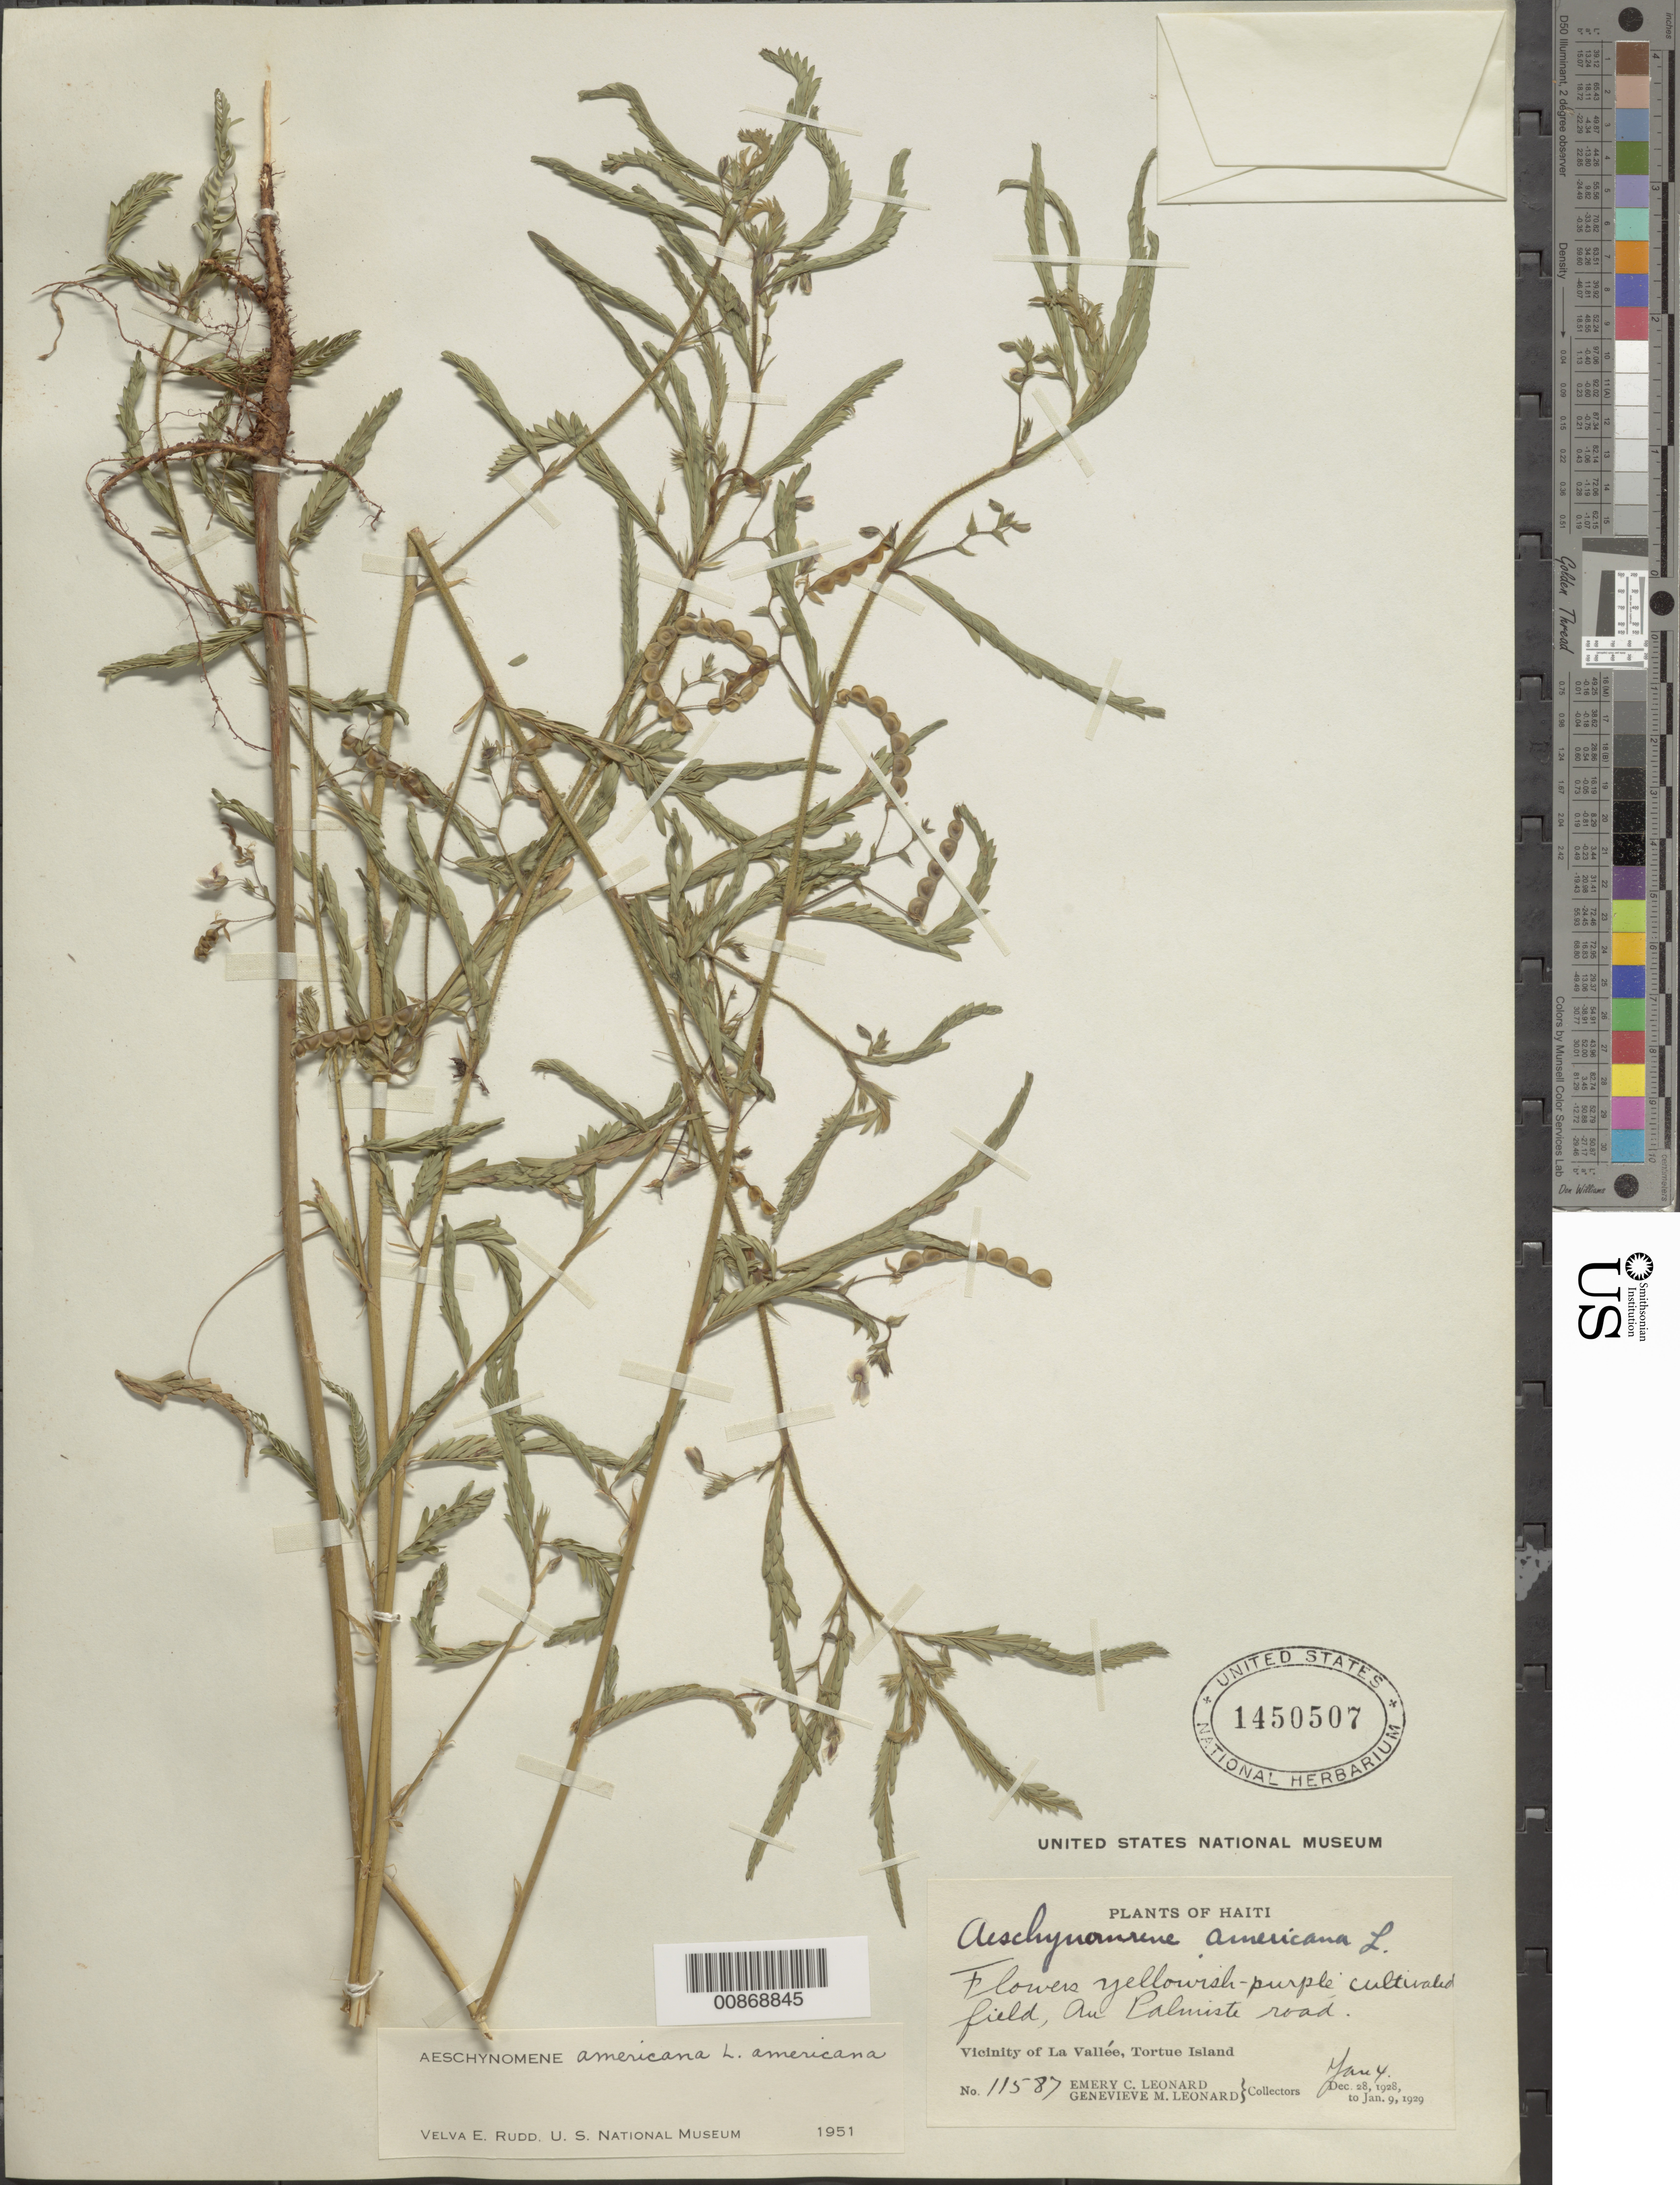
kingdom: Plantae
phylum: Tracheophyta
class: Magnoliopsida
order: Fabales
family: Fabaceae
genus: Aeschynomene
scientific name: Aeschynomene americana var. americana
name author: L.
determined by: Rudd, V. E.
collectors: E. C. Leonard & G. M. Leonard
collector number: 11587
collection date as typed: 04 Jan 1929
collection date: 1929-01-04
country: Haiti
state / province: Nord-Óuest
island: Île de la Tortue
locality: Vicinity of La Vallée, Tortue Island. Au Palmiste road.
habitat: Cultivated field.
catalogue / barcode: US 1450507